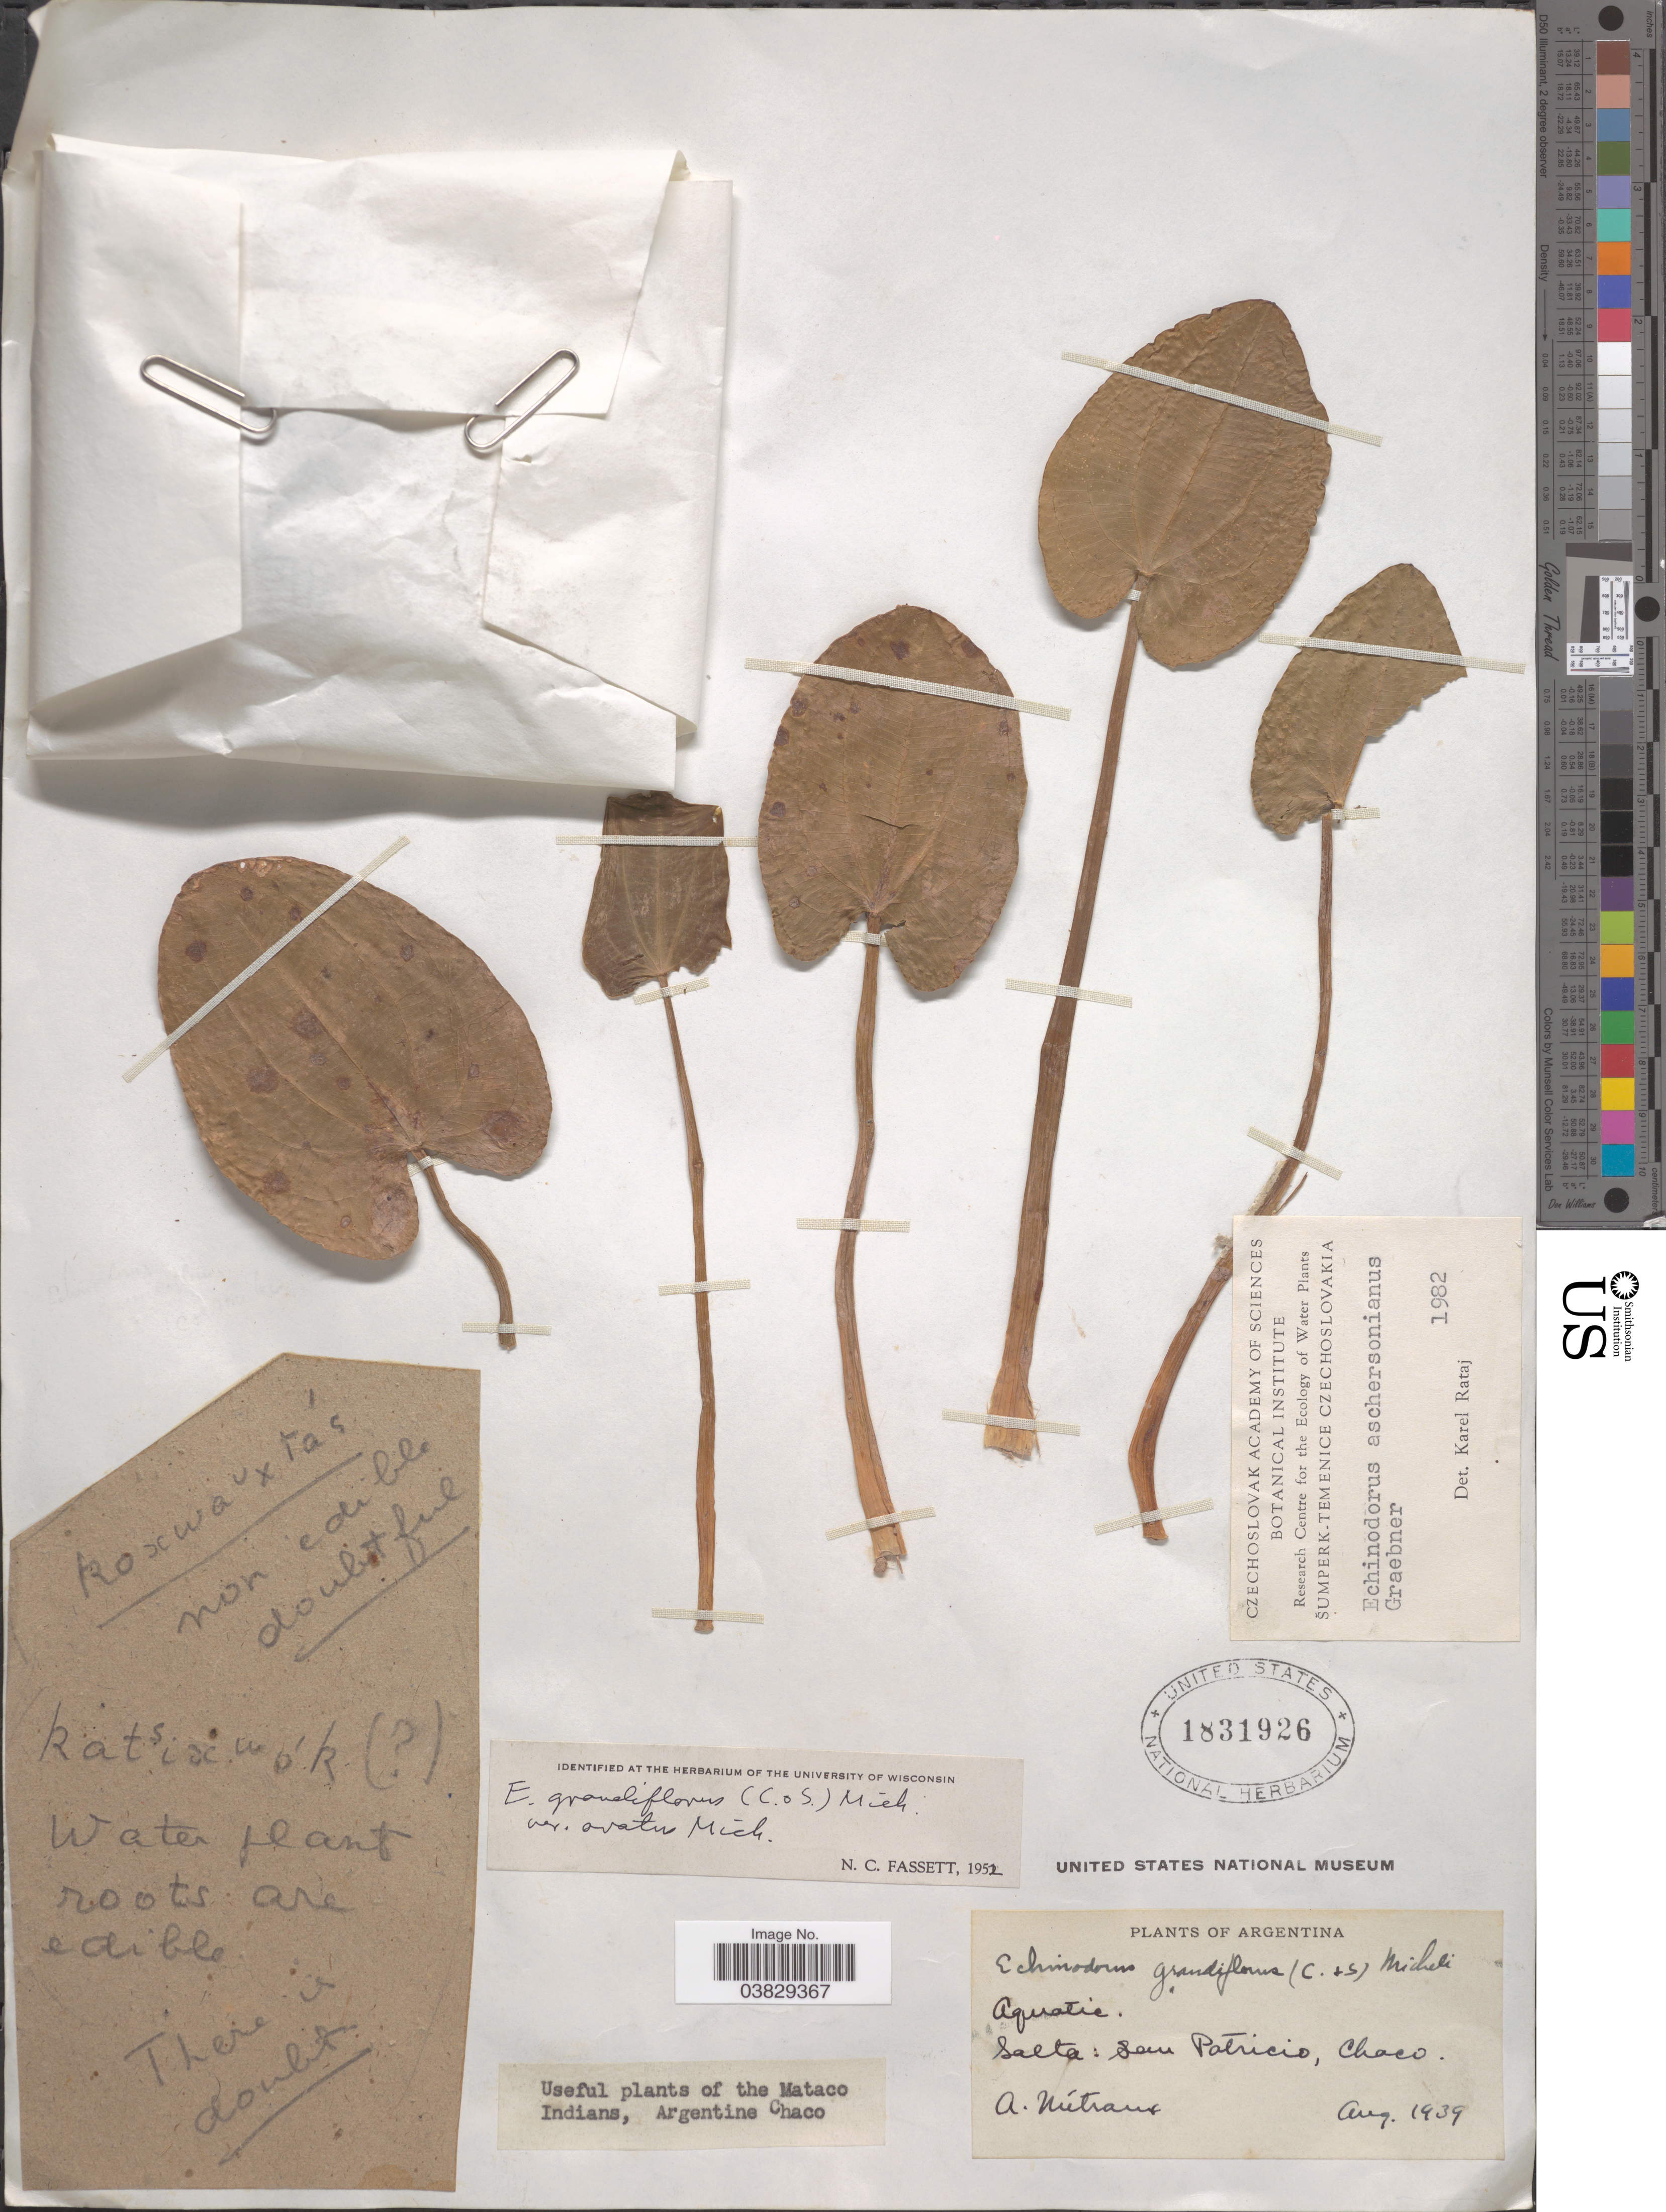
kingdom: Plantae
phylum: Tracheophyta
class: Liliopsida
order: Alismatales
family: Alismataceae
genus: Echinodorus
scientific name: Echinodorus grandiflorus subsp. grandiflorus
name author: (Cham. & Schltdl.) Micheli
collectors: A. Metraux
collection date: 1939-08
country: Argentina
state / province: Salta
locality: San Patricio, Chaco.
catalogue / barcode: US 1831926